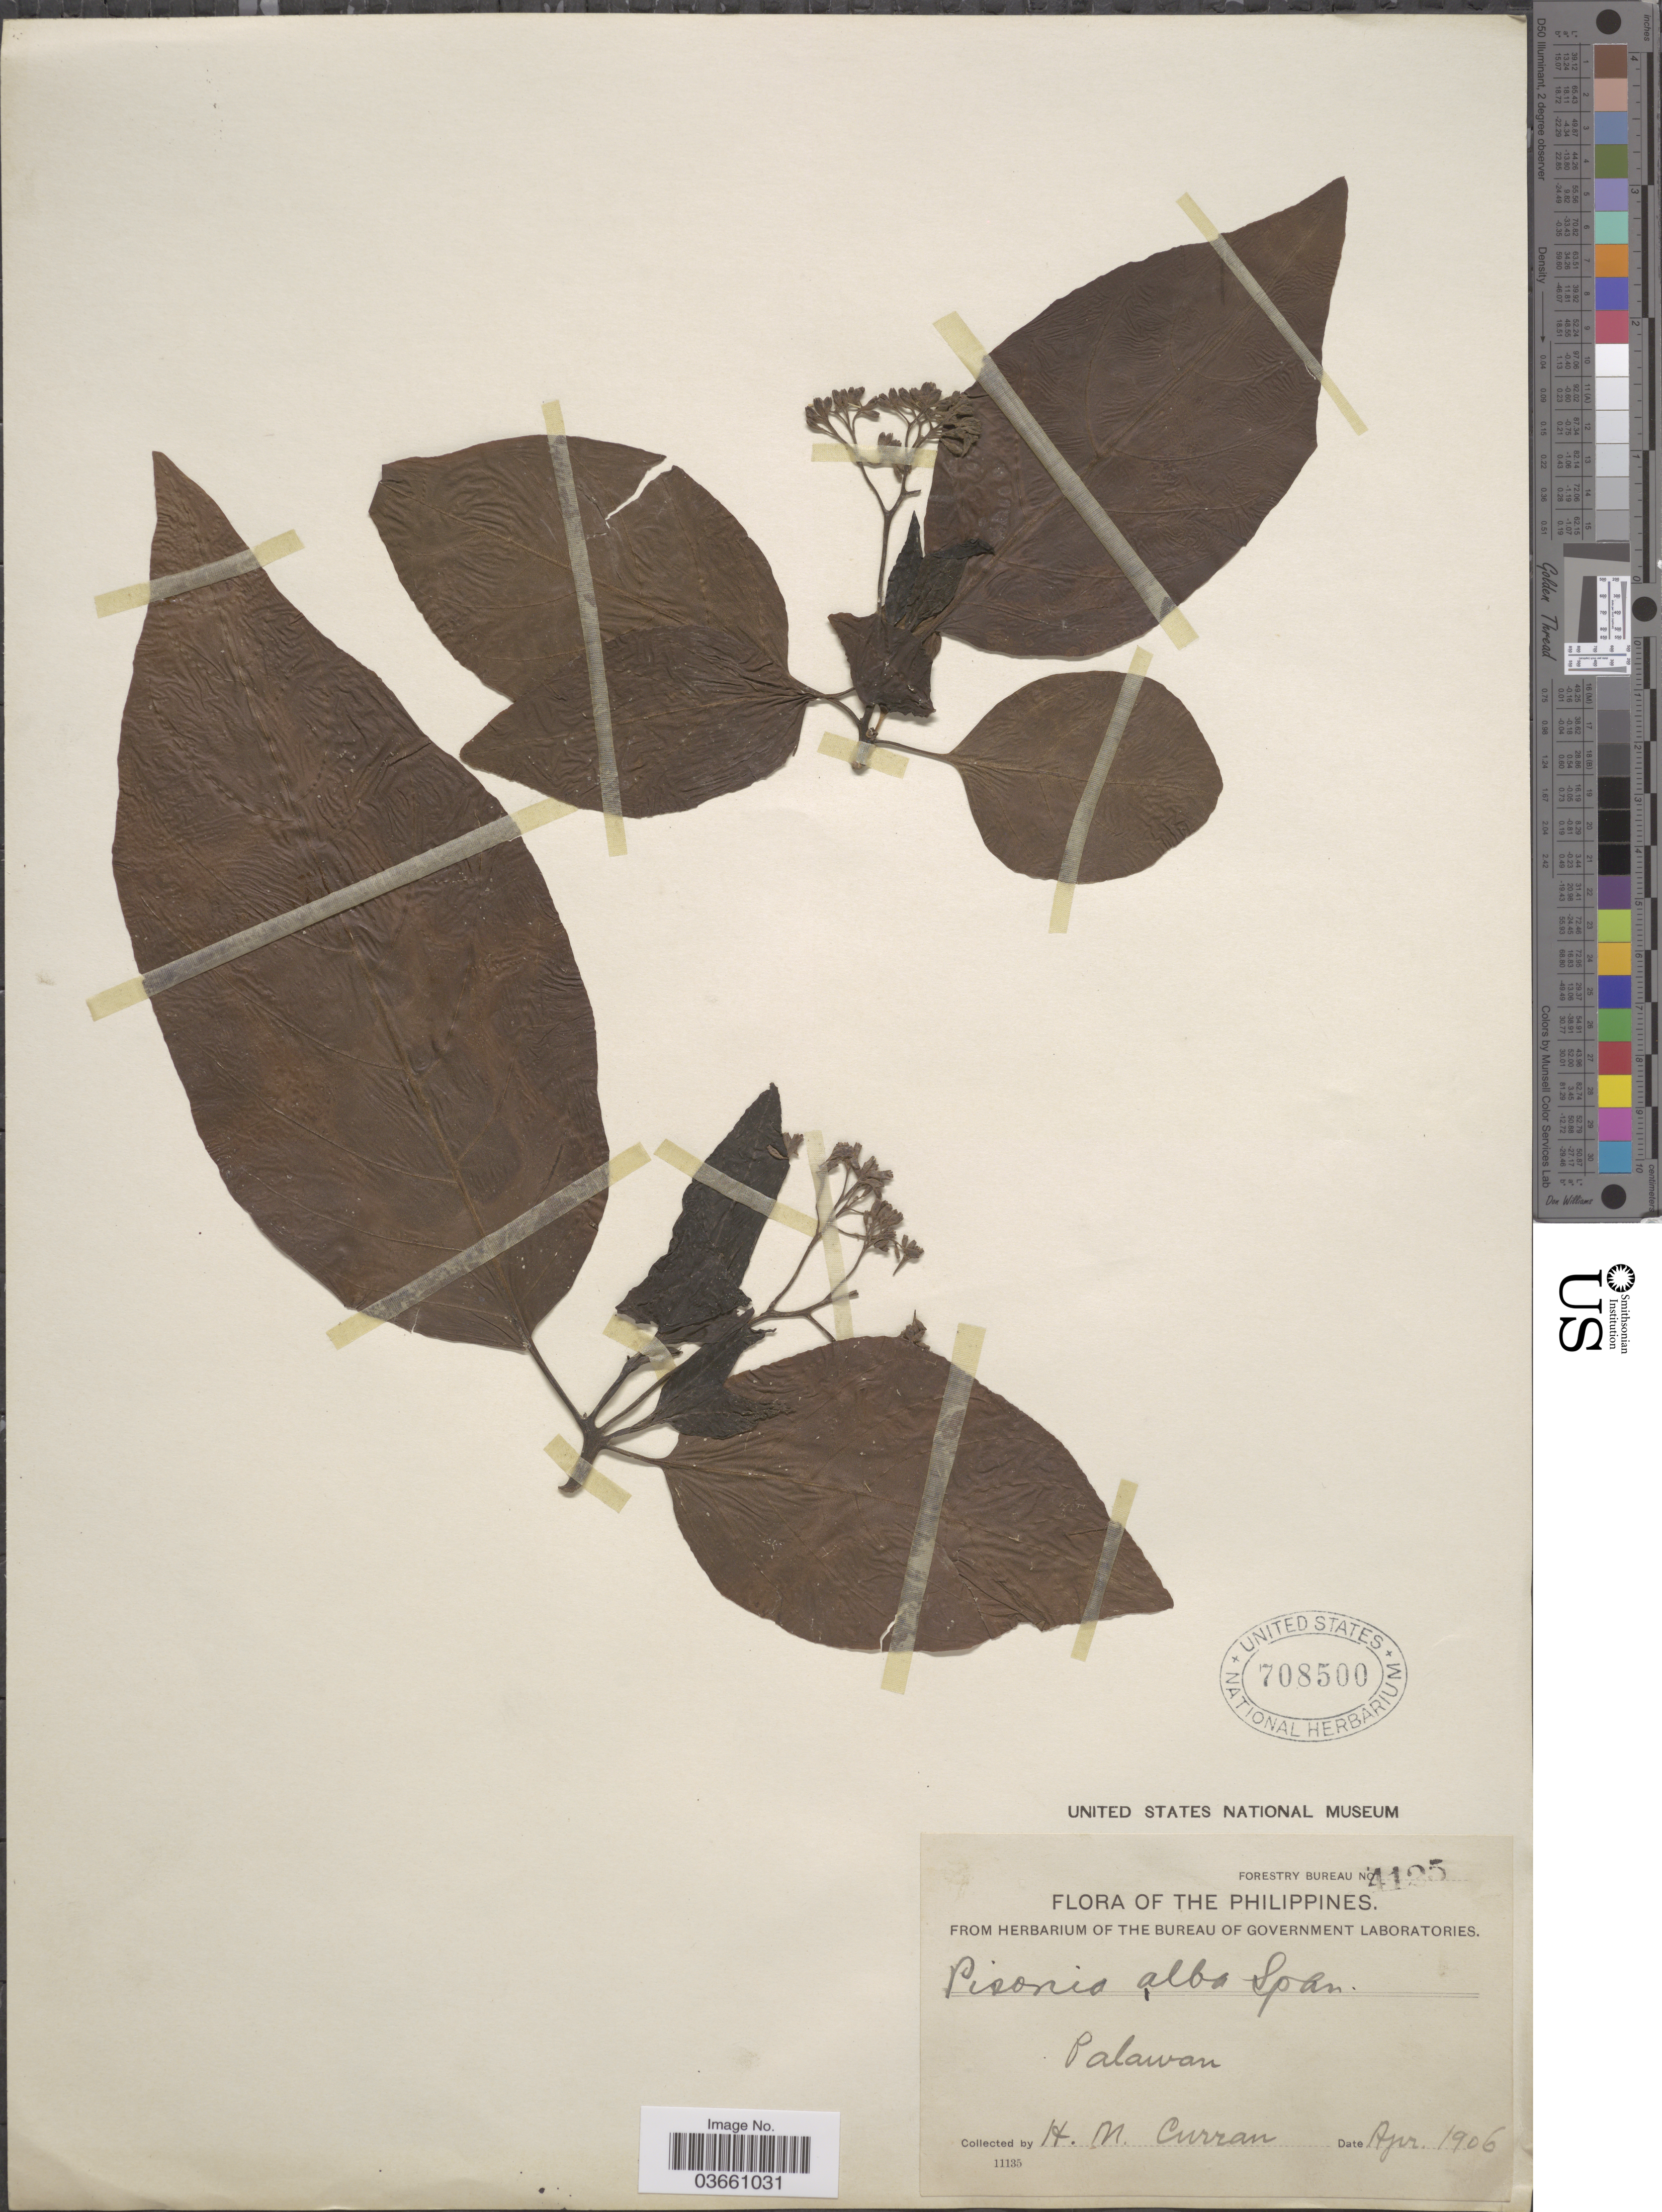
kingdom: Plantae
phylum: Tracheophyta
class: Magnoliopsida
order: Caryophyllales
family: Nyctaginaceae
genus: Pisonia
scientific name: Pisonia umbellifera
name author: (J.R. Forst. & G. Forst.) Seem.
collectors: H. M. Curran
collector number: Forestry Bureau 4125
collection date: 1906-04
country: Philippines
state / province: Mimaropa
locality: Palawan.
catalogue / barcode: US 708500